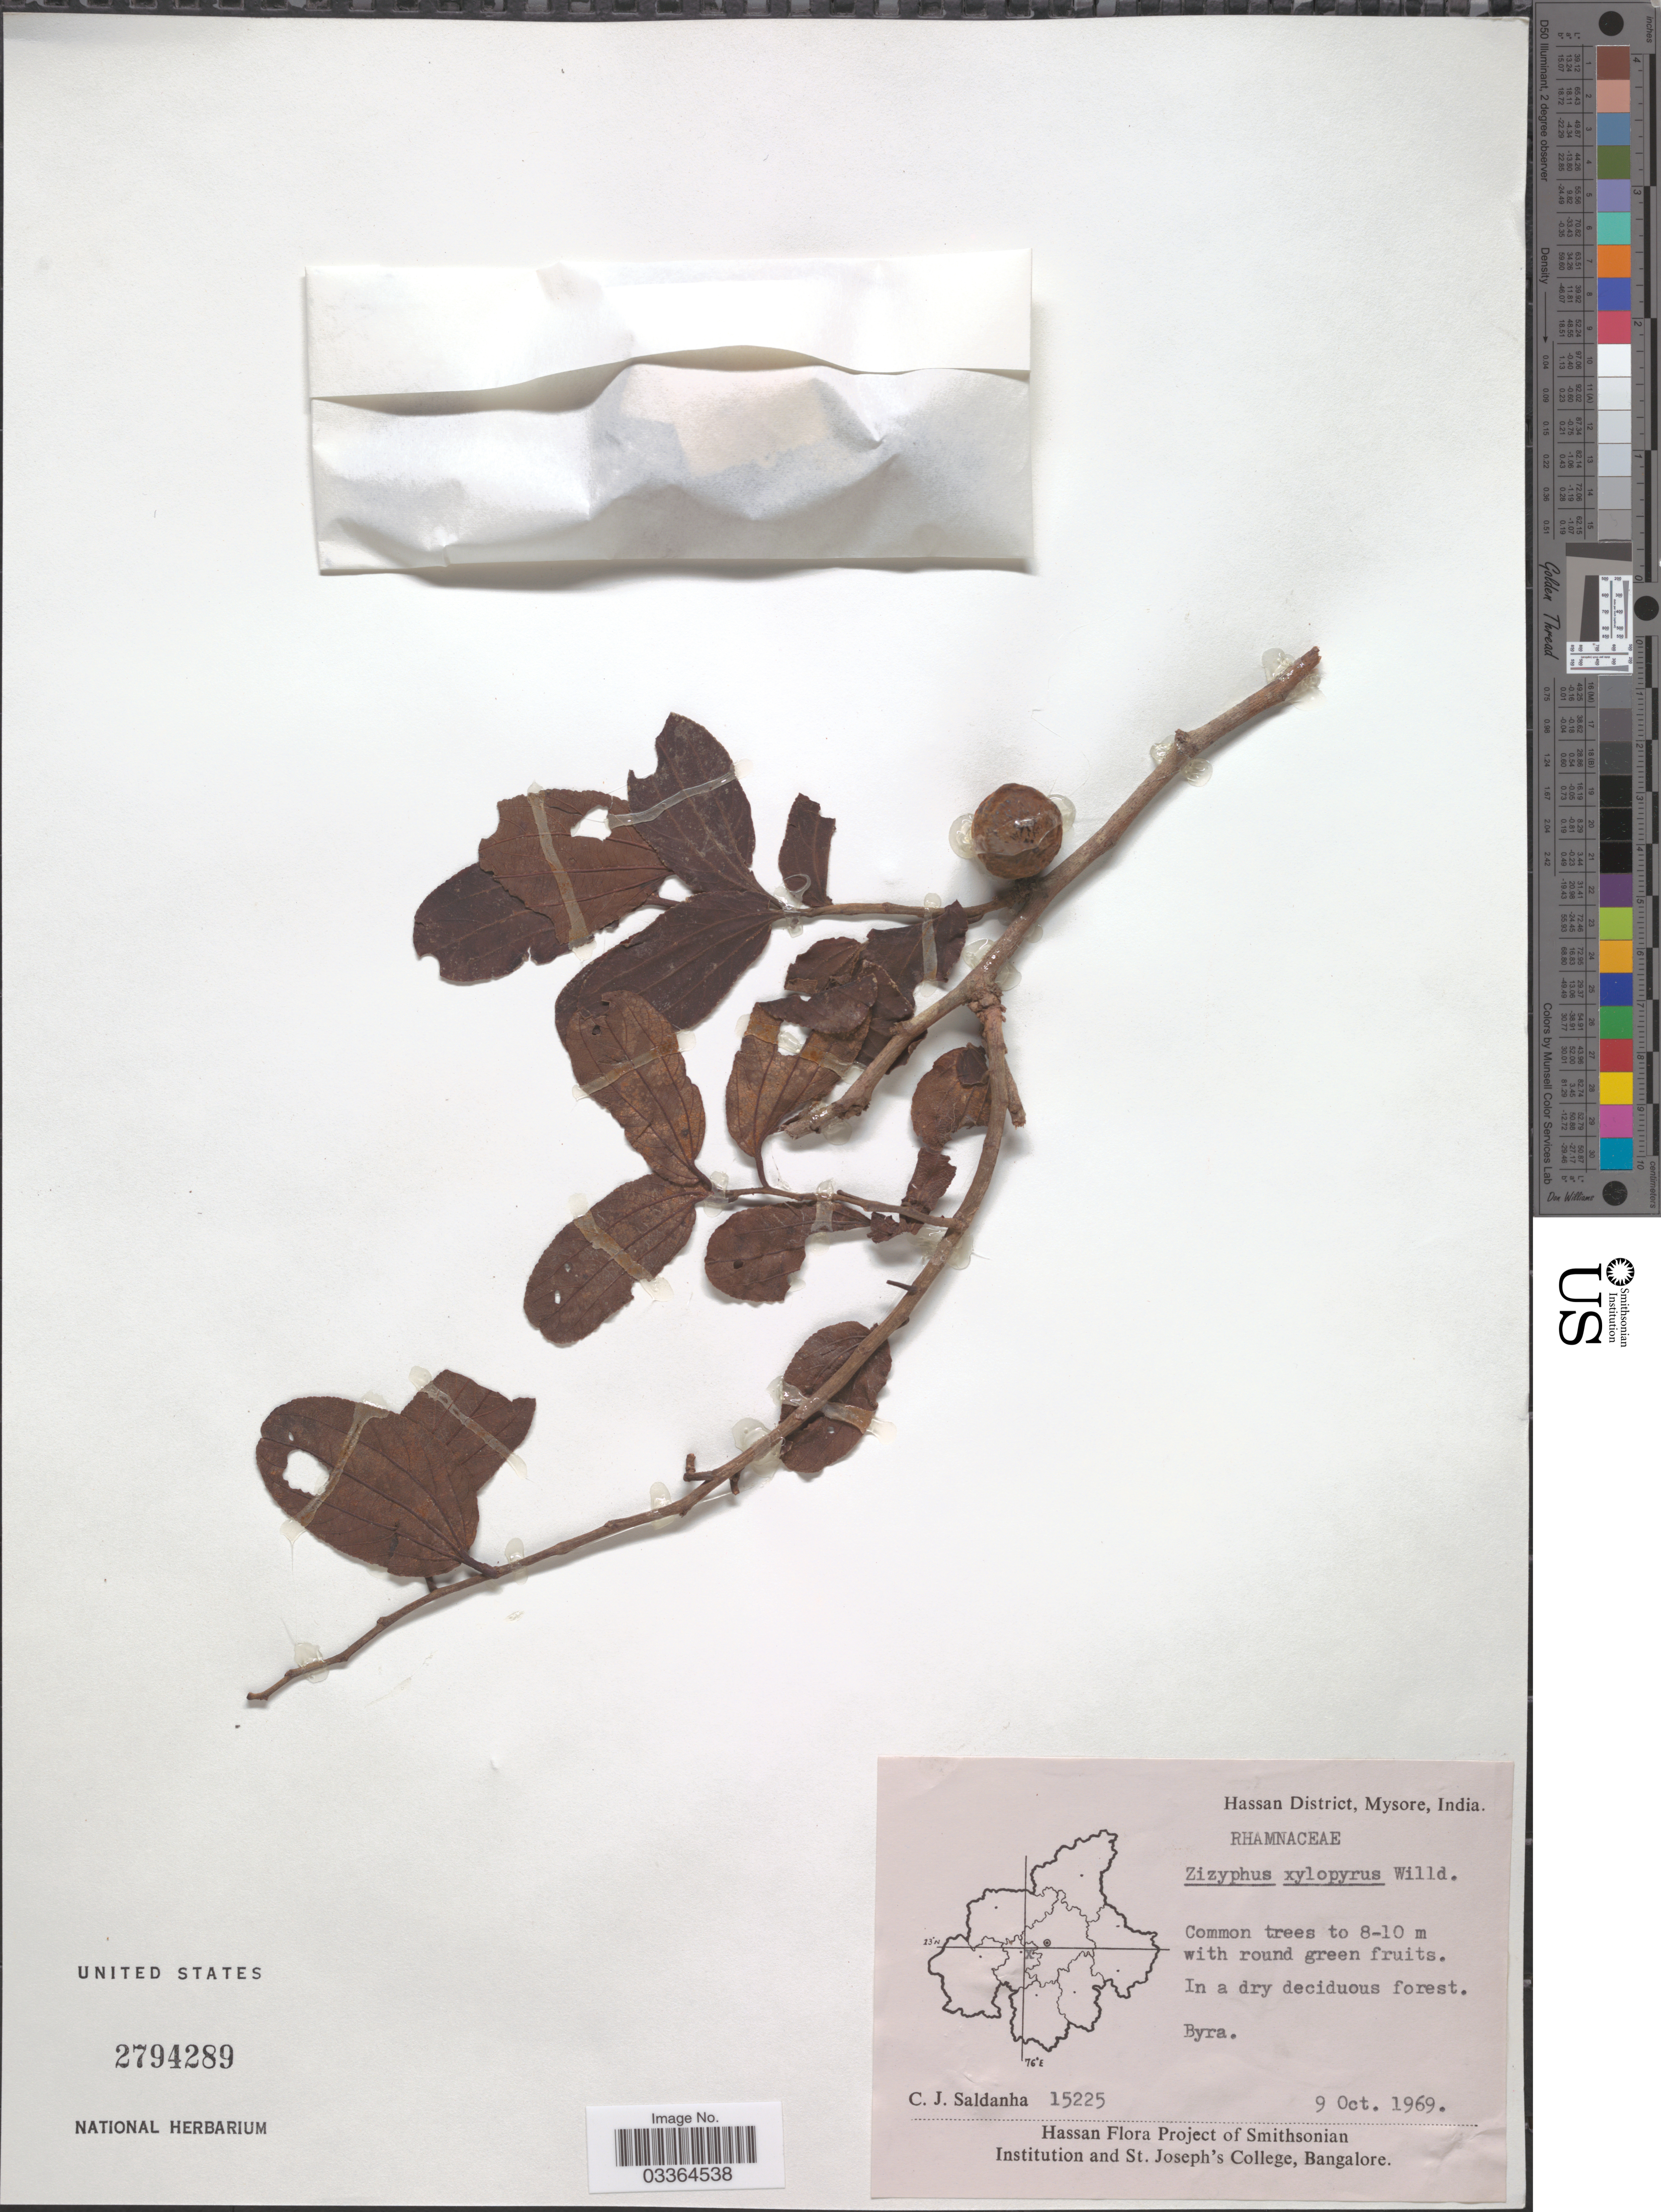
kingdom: Plantae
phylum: Tracheophyta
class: Magnoliopsida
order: Rosales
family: Rhamnaceae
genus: Ziziphus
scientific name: Ziziphus xylopyrus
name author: (Retz.) Willd.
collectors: C. J. Saldanha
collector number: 15225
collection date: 1969-10-09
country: India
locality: Hassan District, Mysore. Byra.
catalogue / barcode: US 2794289